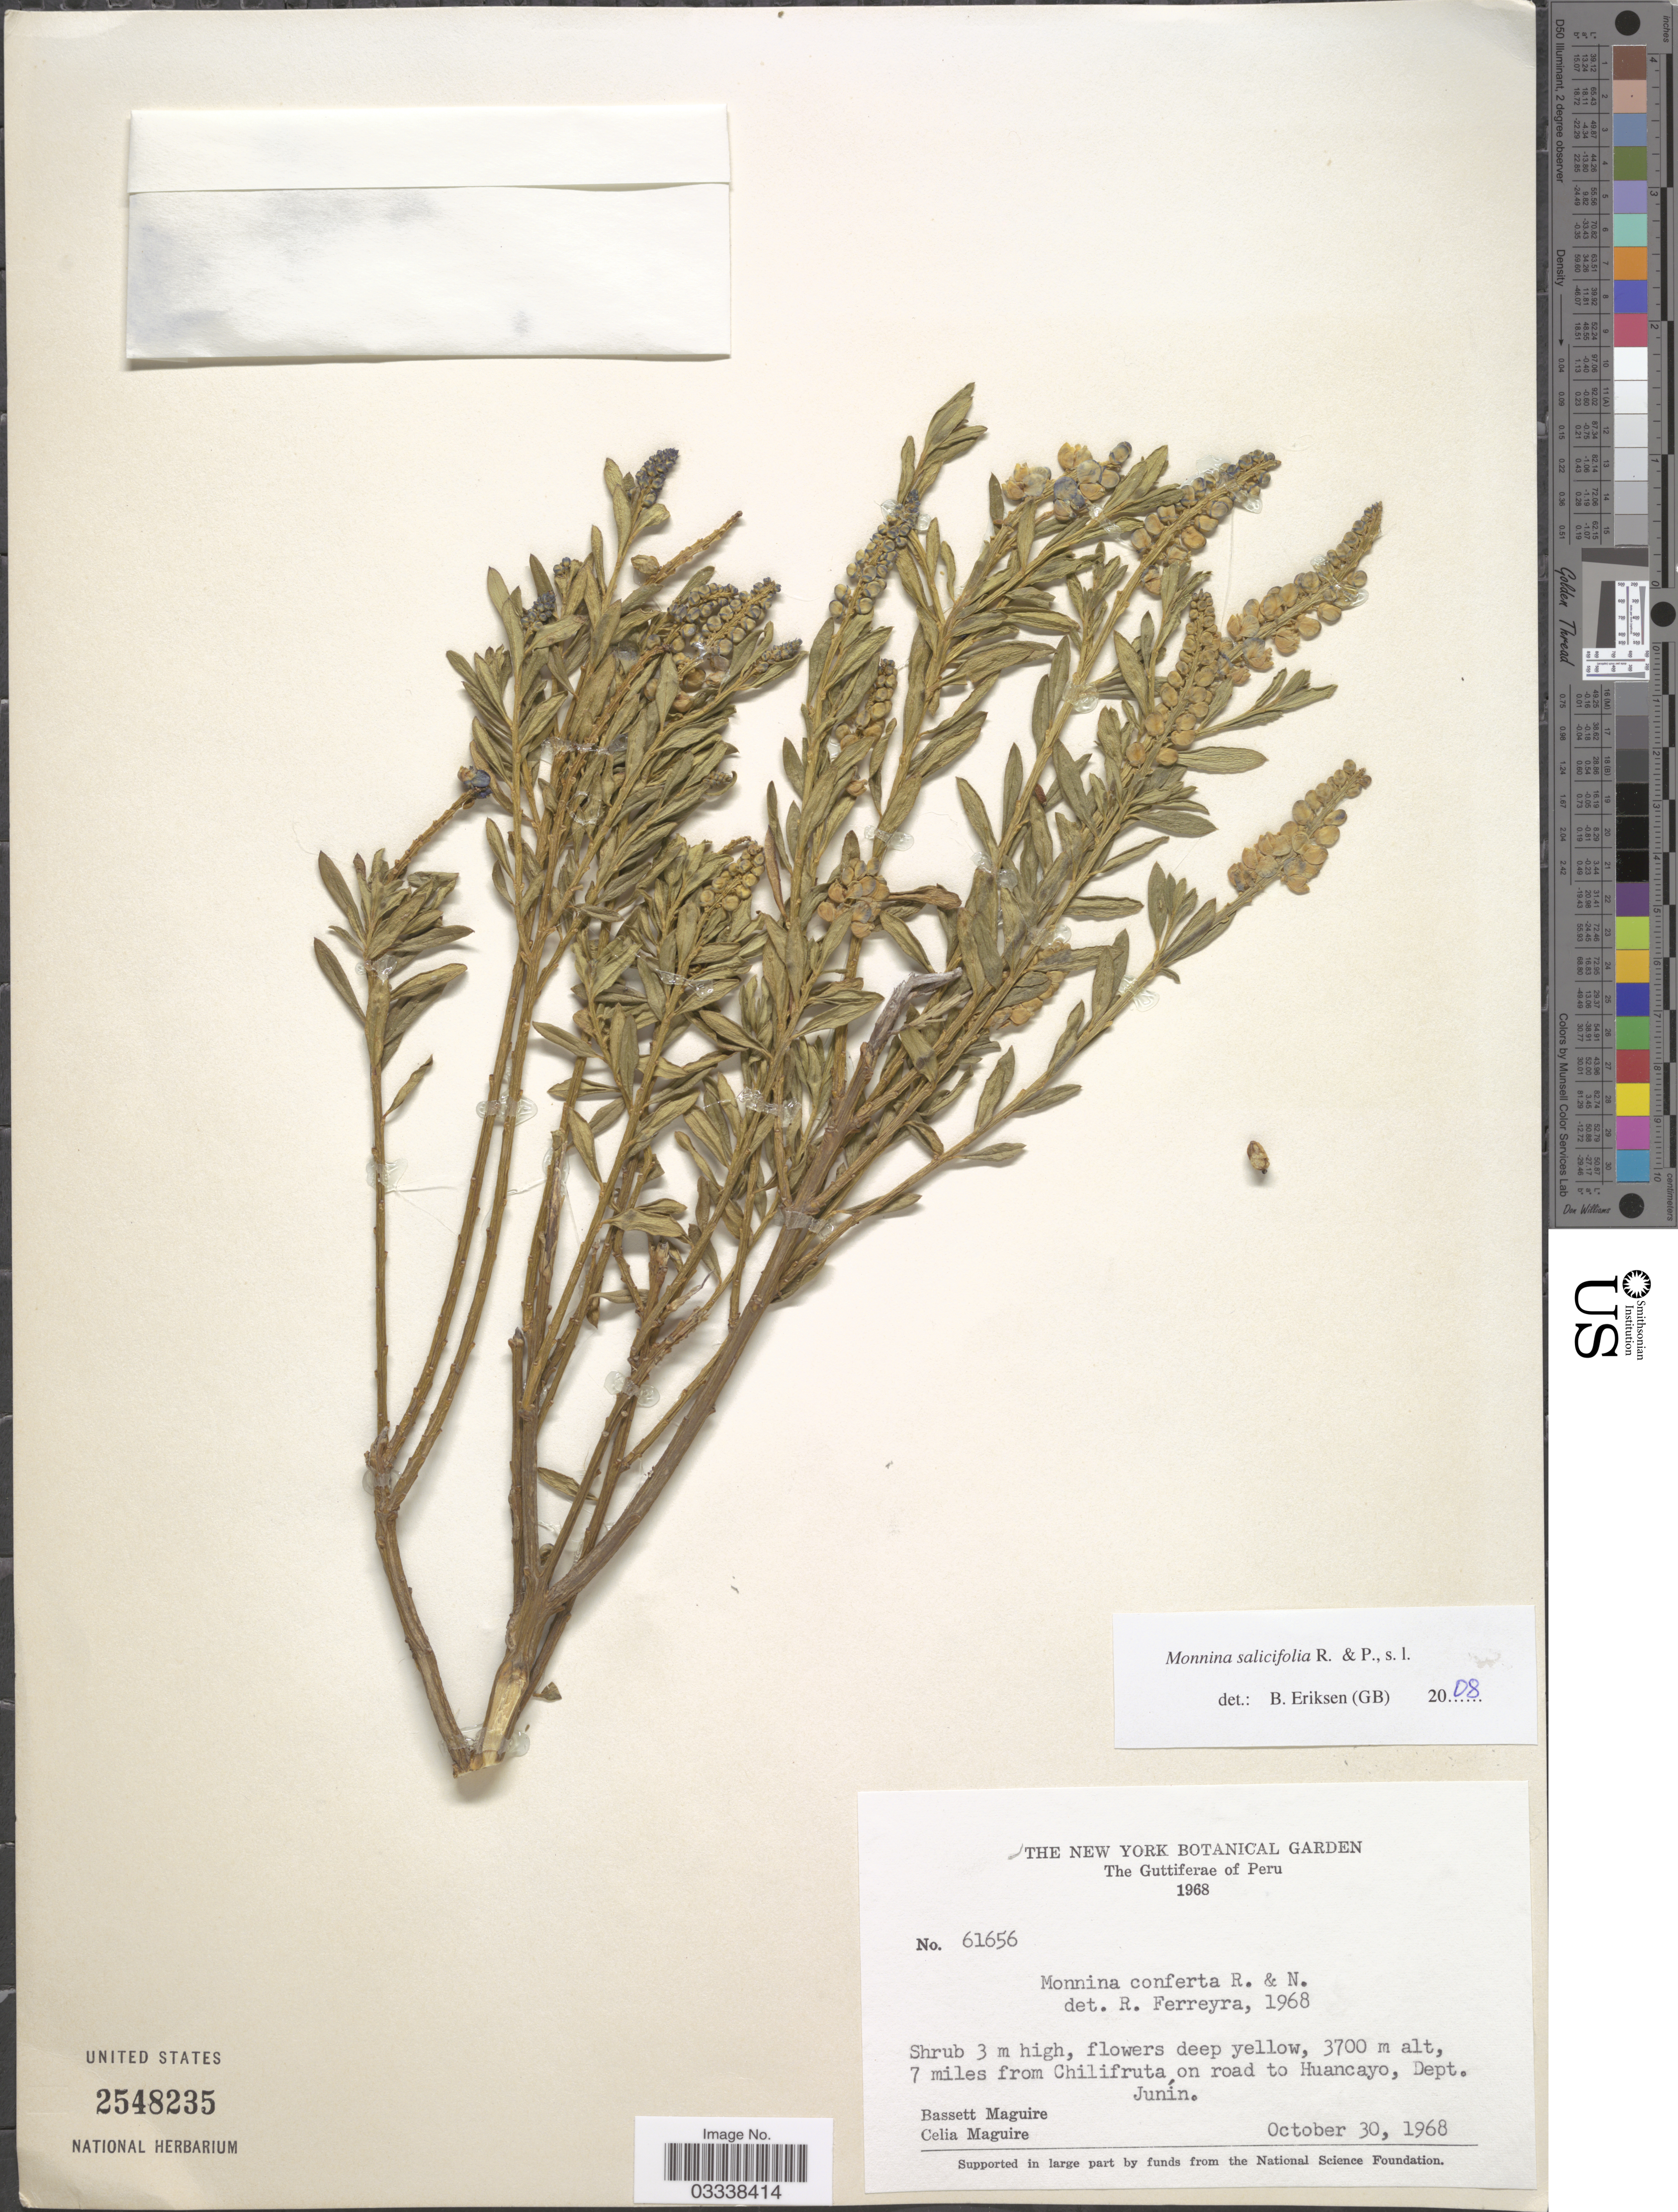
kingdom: Plantae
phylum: Tracheophyta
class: Magnoliopsida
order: Fabales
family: Polygalaceae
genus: Monnina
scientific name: Monnina salicifolia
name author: Ruiz & Pav.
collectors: B. Maguire & C. K. Maguire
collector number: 61656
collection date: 1968-10-30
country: Peru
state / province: Junín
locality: The Guttiferae. 7 miles from Chilifruta on road to Huancayo, Dept. Junín.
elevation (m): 3700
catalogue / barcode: US 2548235